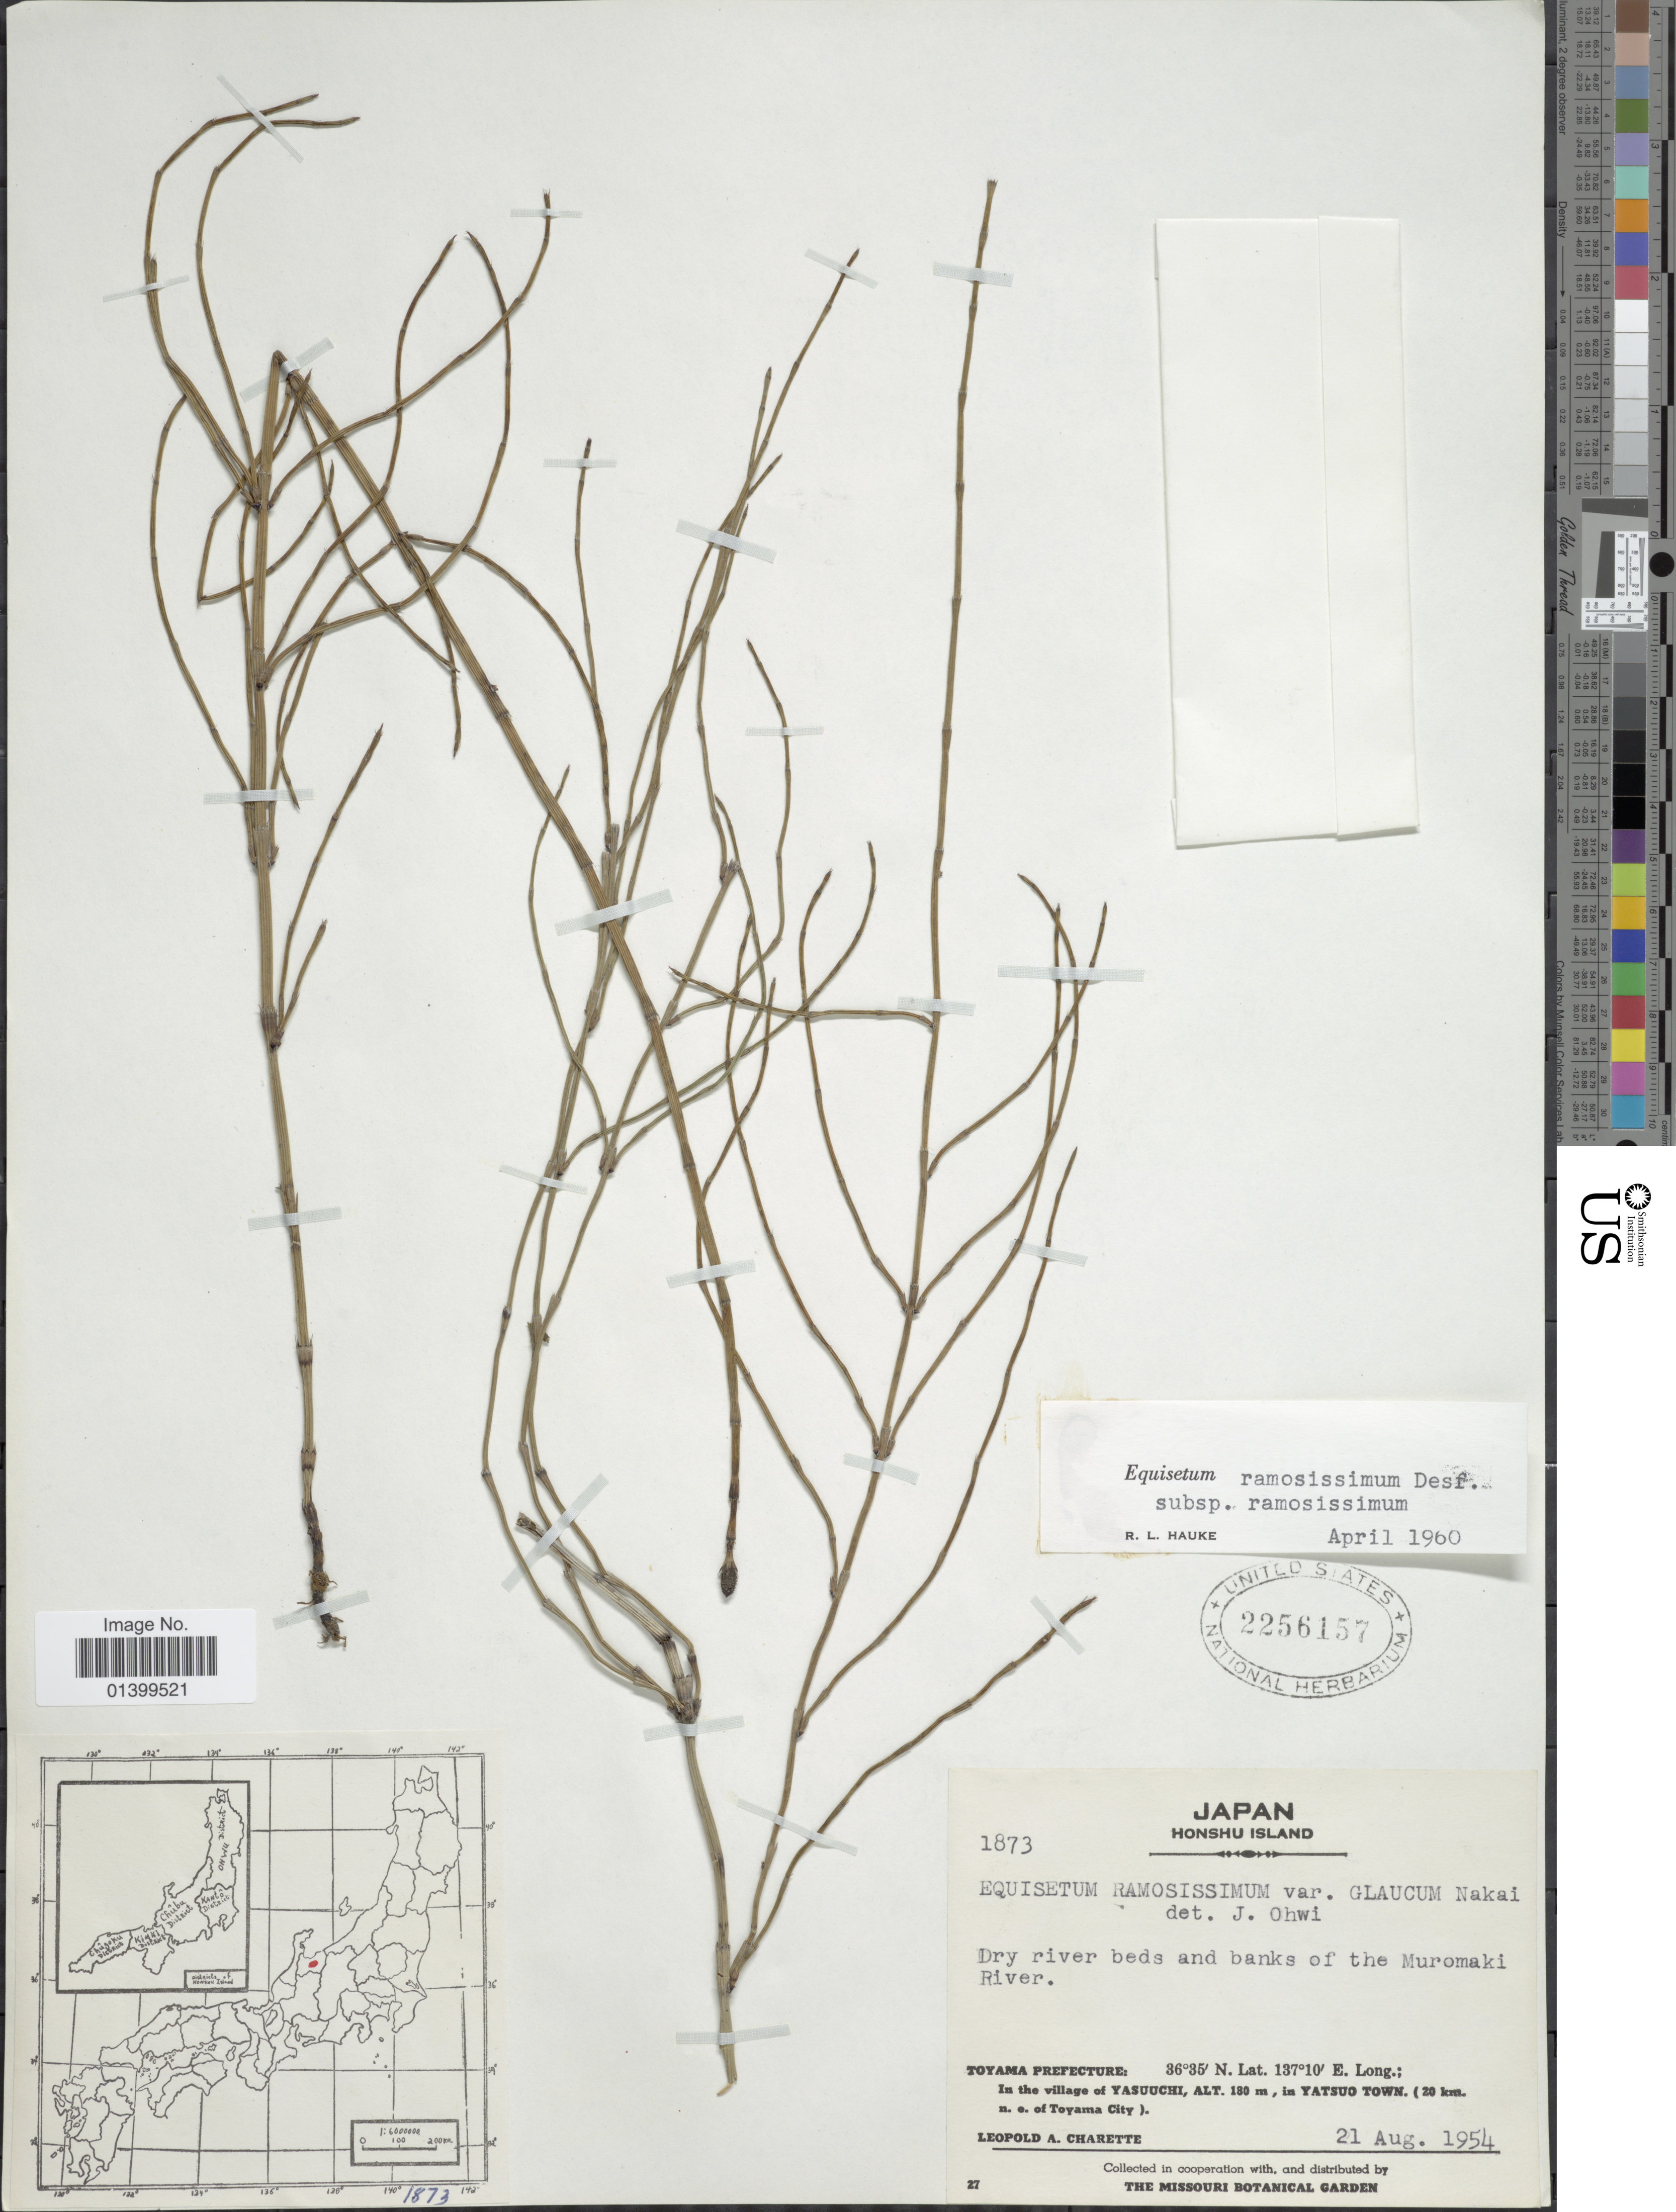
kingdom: Plantae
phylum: Tracheophyta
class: Polypodiopsida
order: Equisetales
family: Equisetaceae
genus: Equisetum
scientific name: Equisetum ramosissimum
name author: Desf.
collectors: L. A. Charette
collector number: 1873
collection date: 1954-08-21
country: Japan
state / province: Toyama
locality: Honshu Island. Dry river beds and banks of the Muromaki River. Toyama Prefecture: In the village of Yasuuchi, in Yatsuo Town (20 km. n.e. of Toyama City)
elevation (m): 180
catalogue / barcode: US 2256157